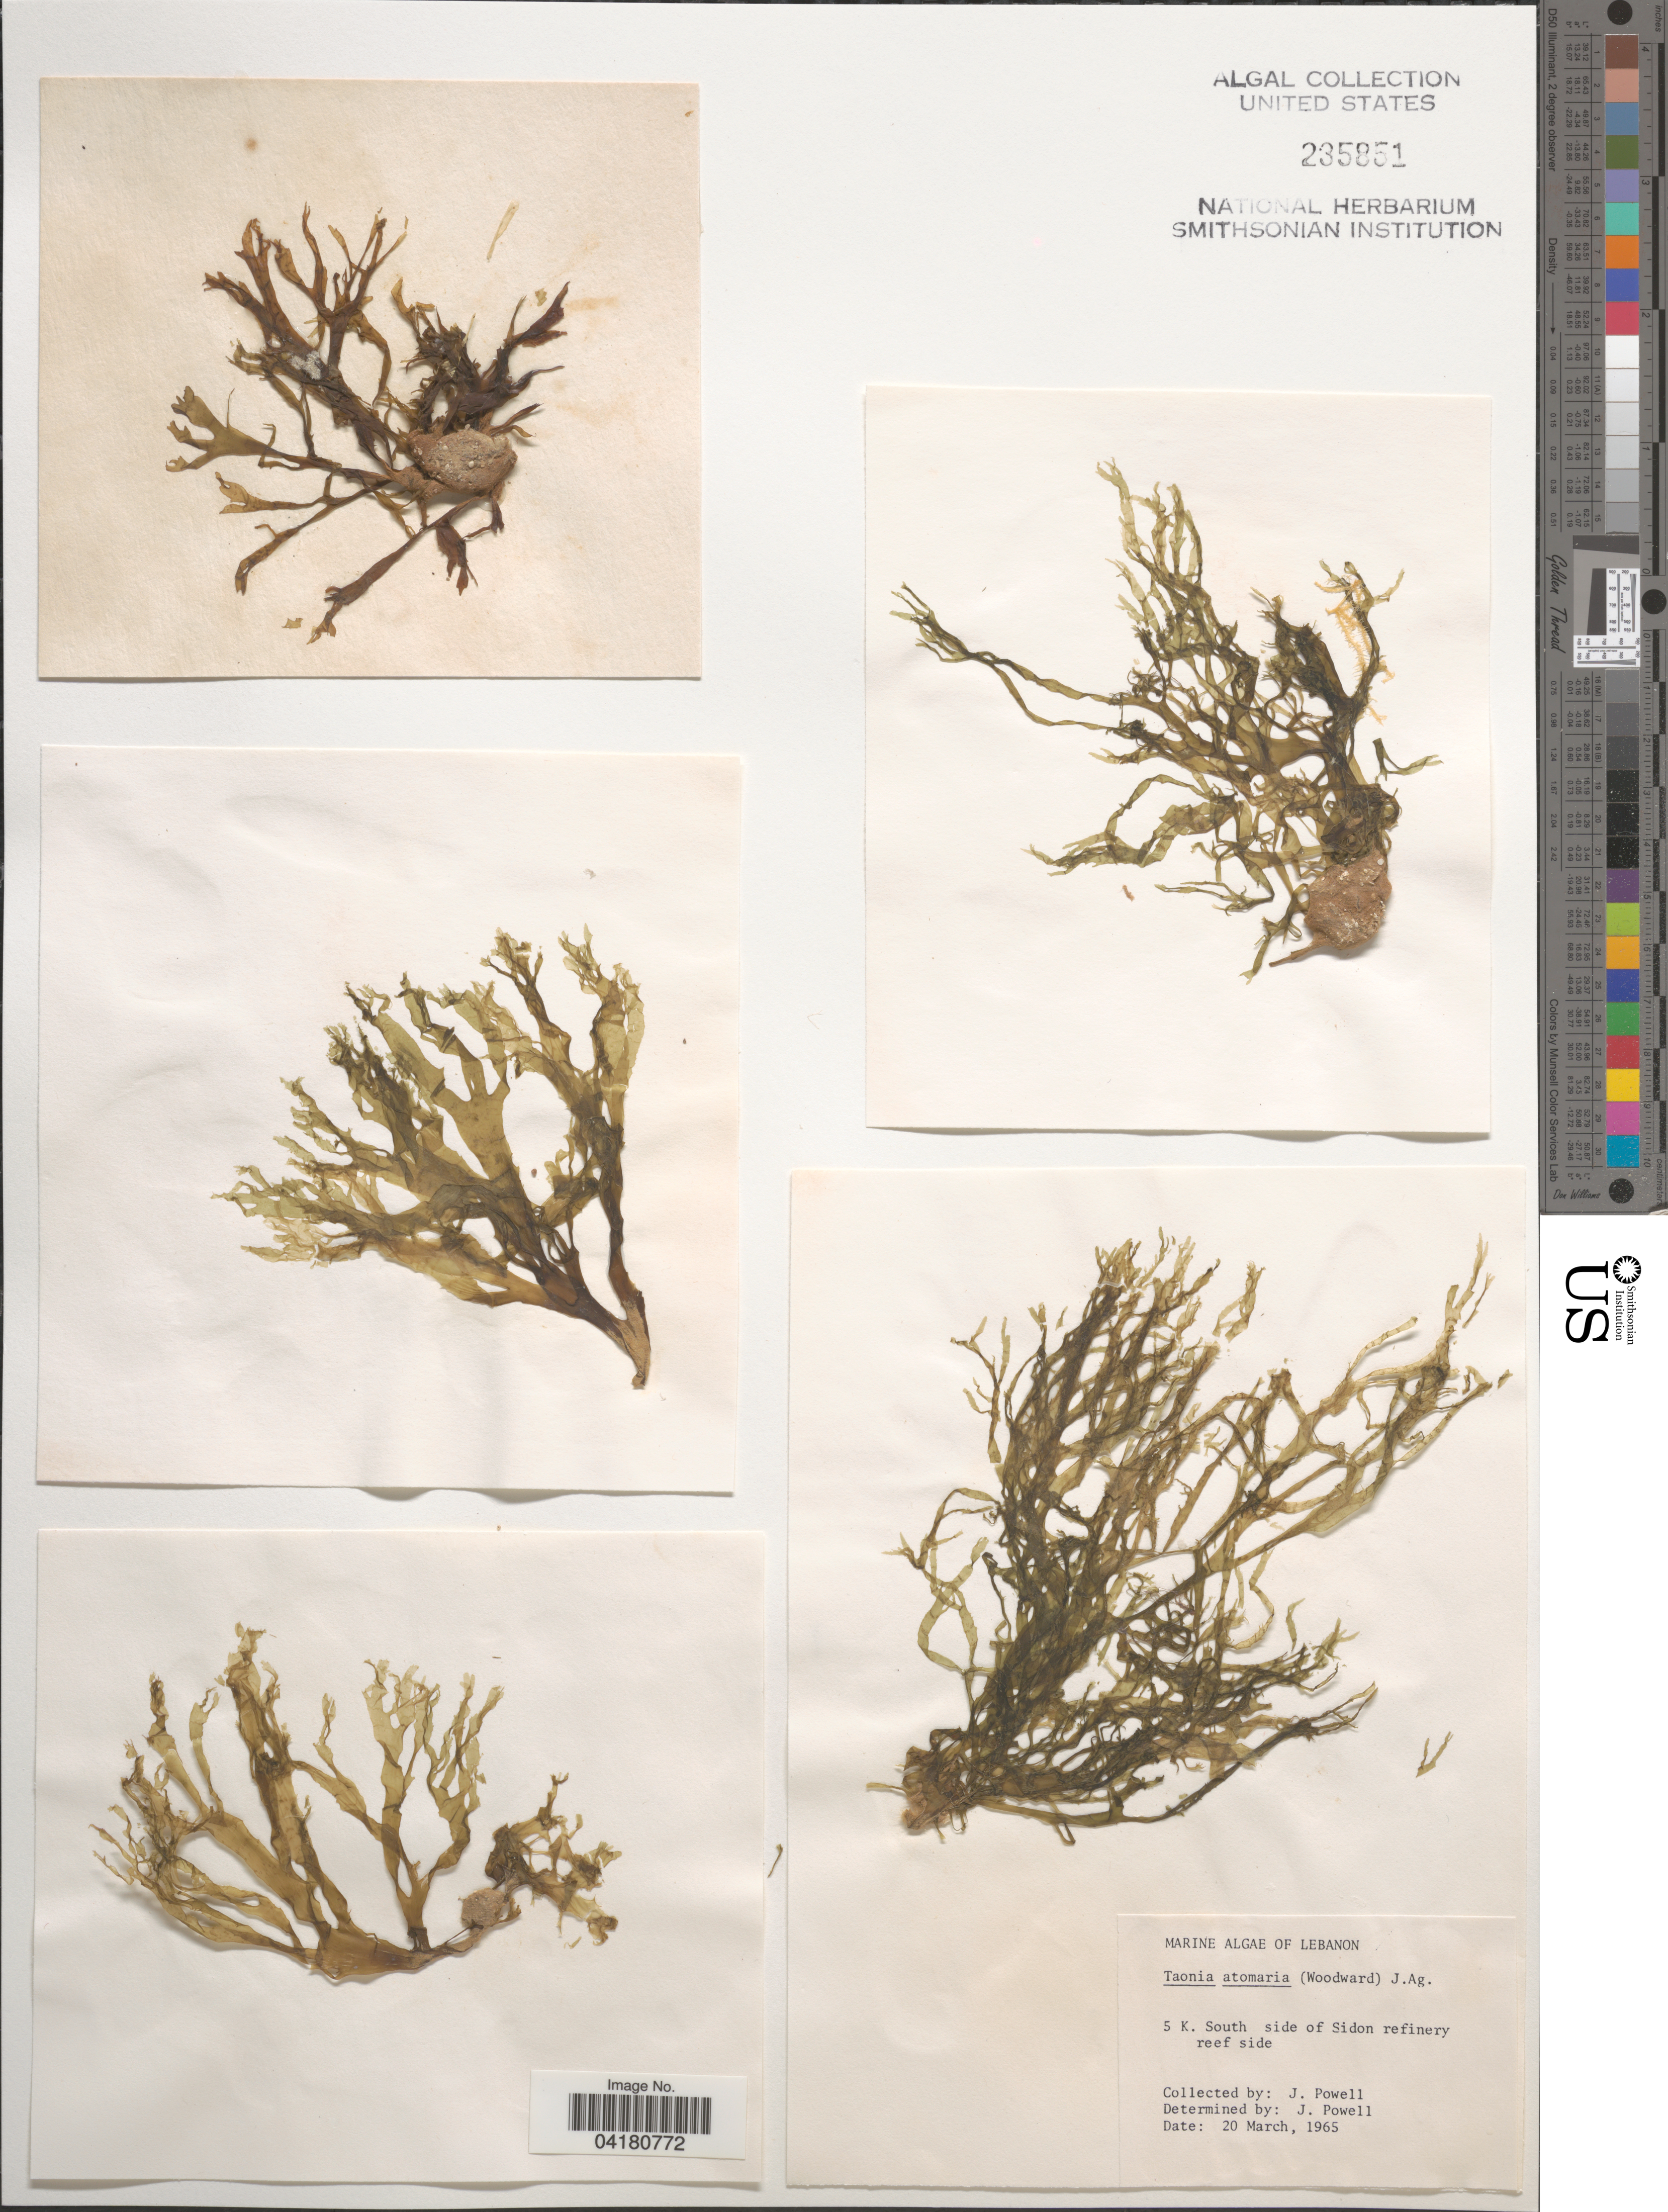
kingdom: Chromista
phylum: Ochrophyta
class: Phaeophyceae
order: Dictyotales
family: Dictyotaceae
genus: Taonia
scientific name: Taonia atomaria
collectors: J. Powell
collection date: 1965-03-20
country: Lebanon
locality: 5 K. South side of Sidon refinery reef side.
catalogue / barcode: US 235851